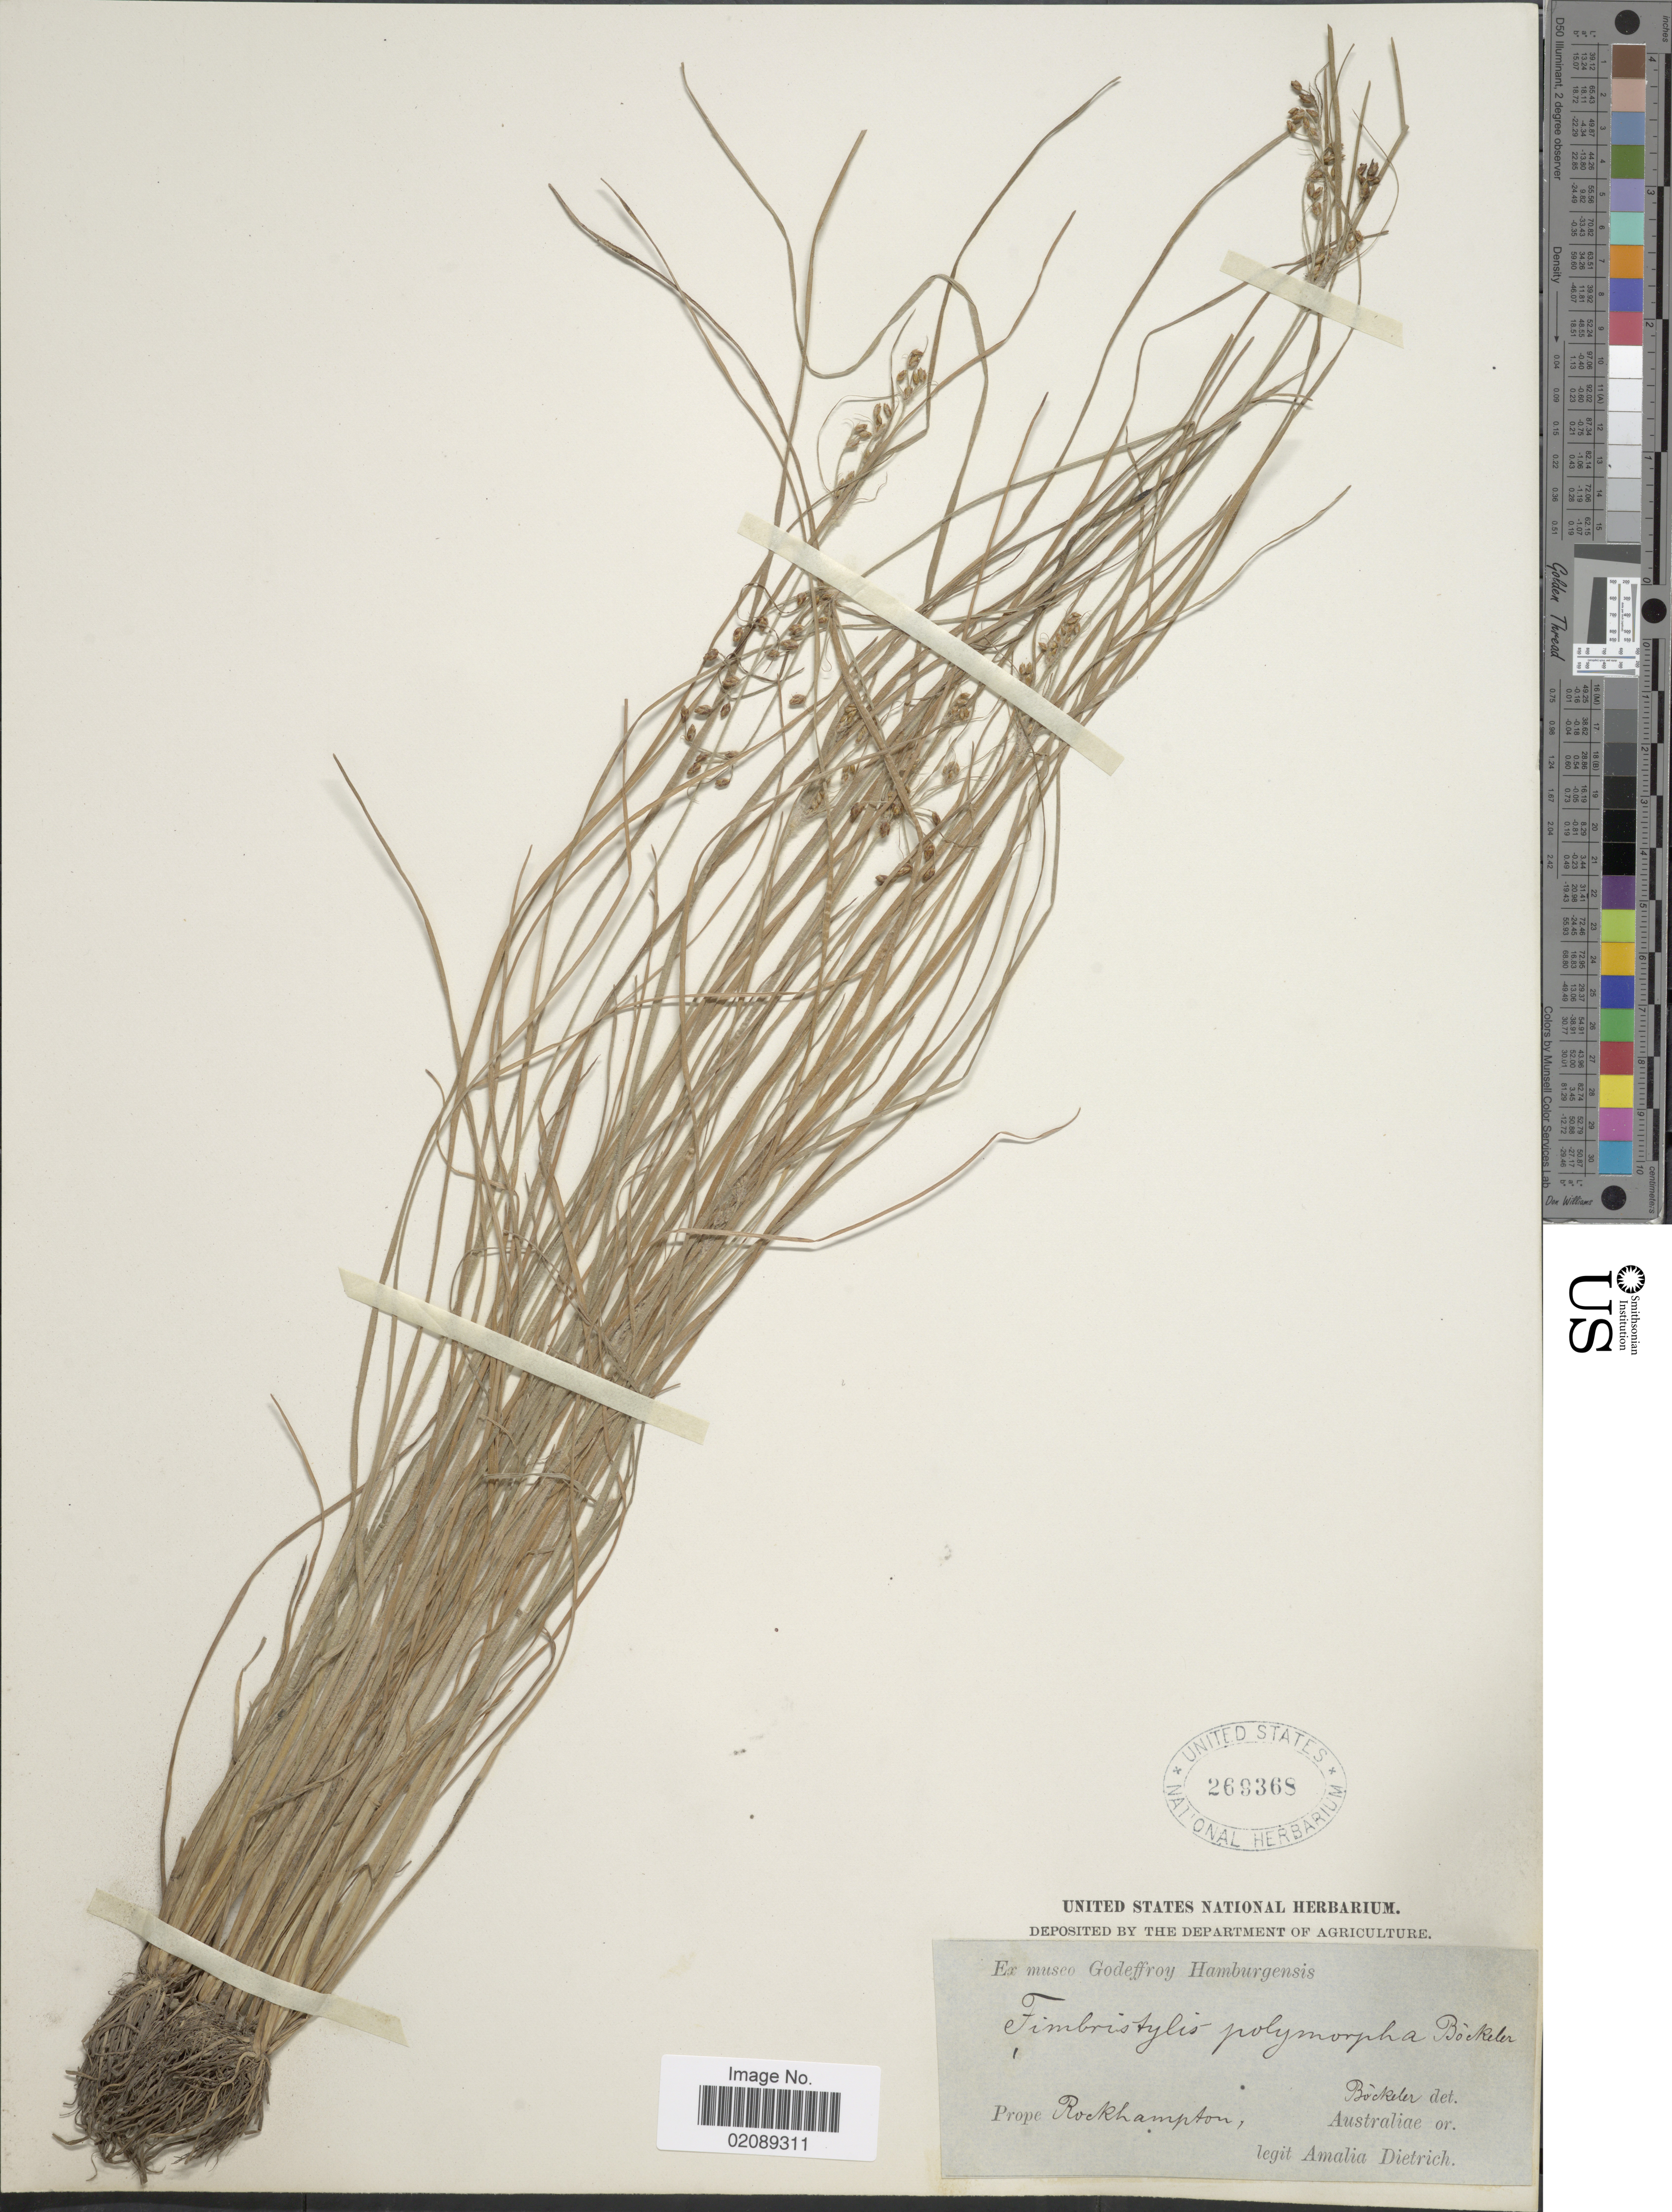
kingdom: Plantae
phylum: Tracheophyta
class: Liliopsida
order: Poales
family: Cyperaceae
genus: Fimbristylis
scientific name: Fimbristylis annua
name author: (All.) Roem. & Schult.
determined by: Strong, Mark T., (BOT), Smithsonian Institution - National Museum of Natural History (UNITED STATES)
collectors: A. Dietrich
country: Australia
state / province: Queensland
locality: Rockhampton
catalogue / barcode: US 269368